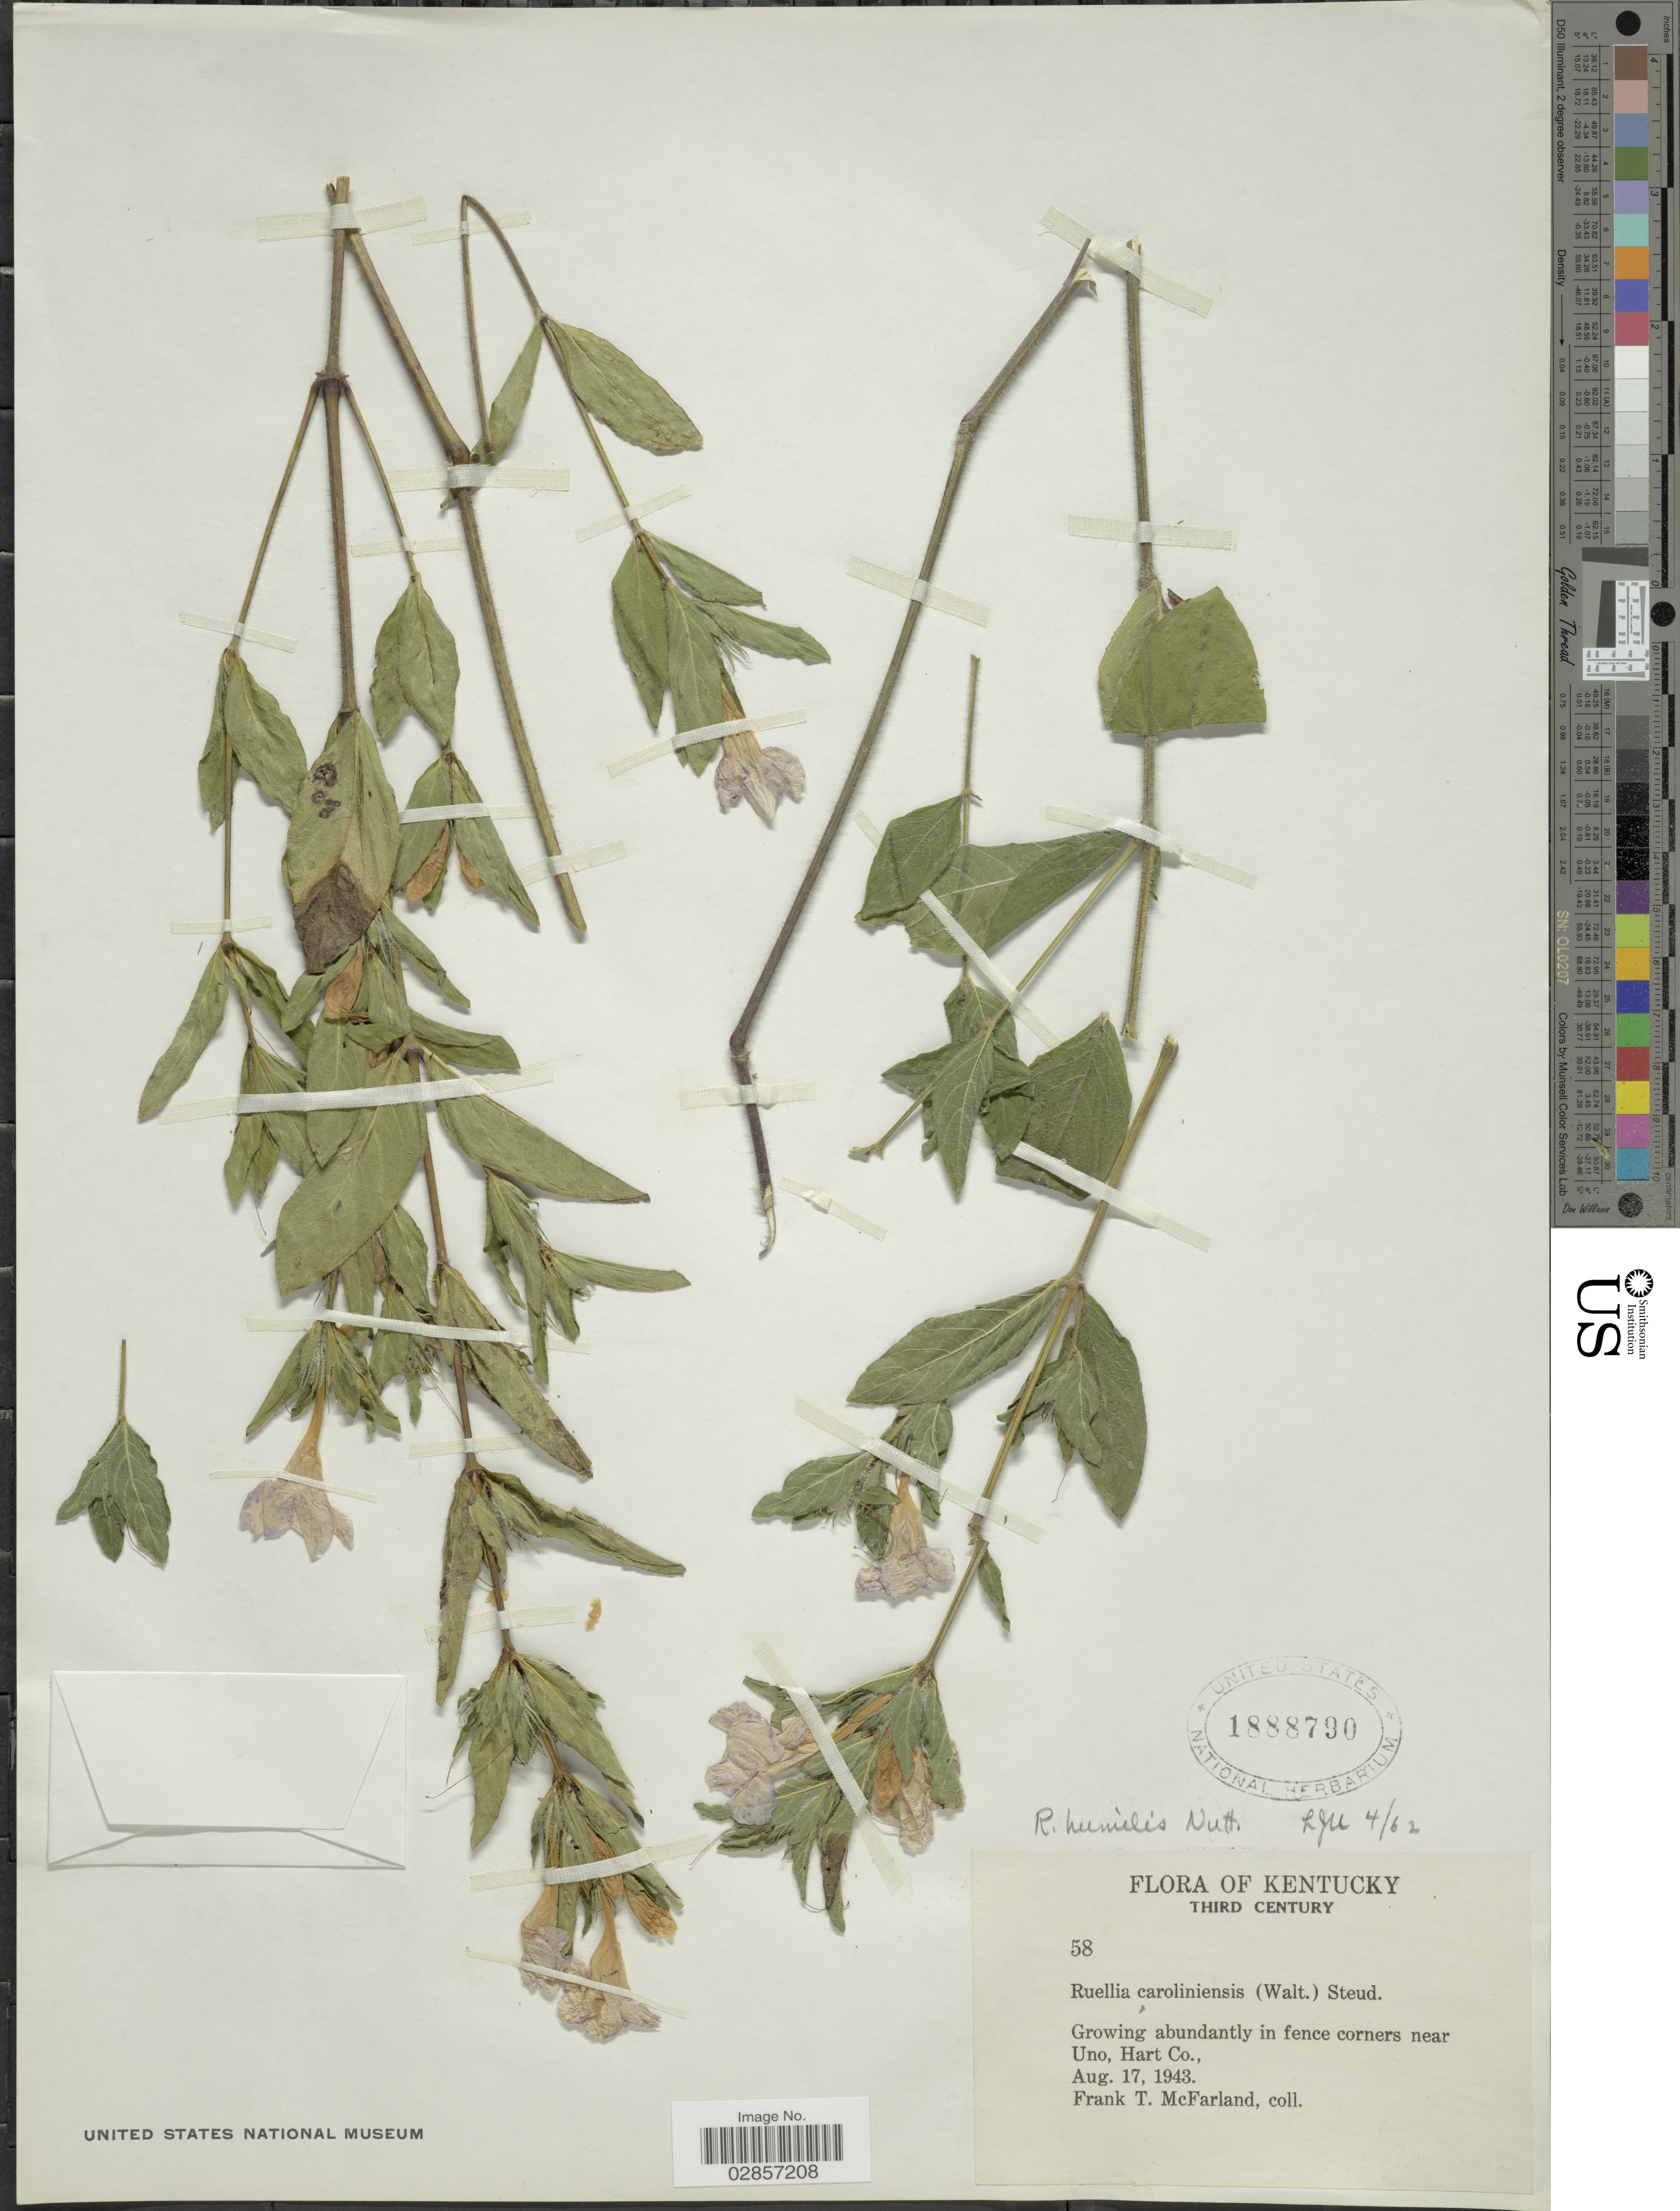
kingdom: Plantae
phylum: Tracheophyta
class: Magnoliopsida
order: Lamiales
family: Acanthaceae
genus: Ruellia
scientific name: Ruellia humilis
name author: Nutt.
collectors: F. McFarland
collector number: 58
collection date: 1943-08-17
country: United States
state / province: Kentucky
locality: Third Century, near Uno, Hart Co.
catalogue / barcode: US 1888790